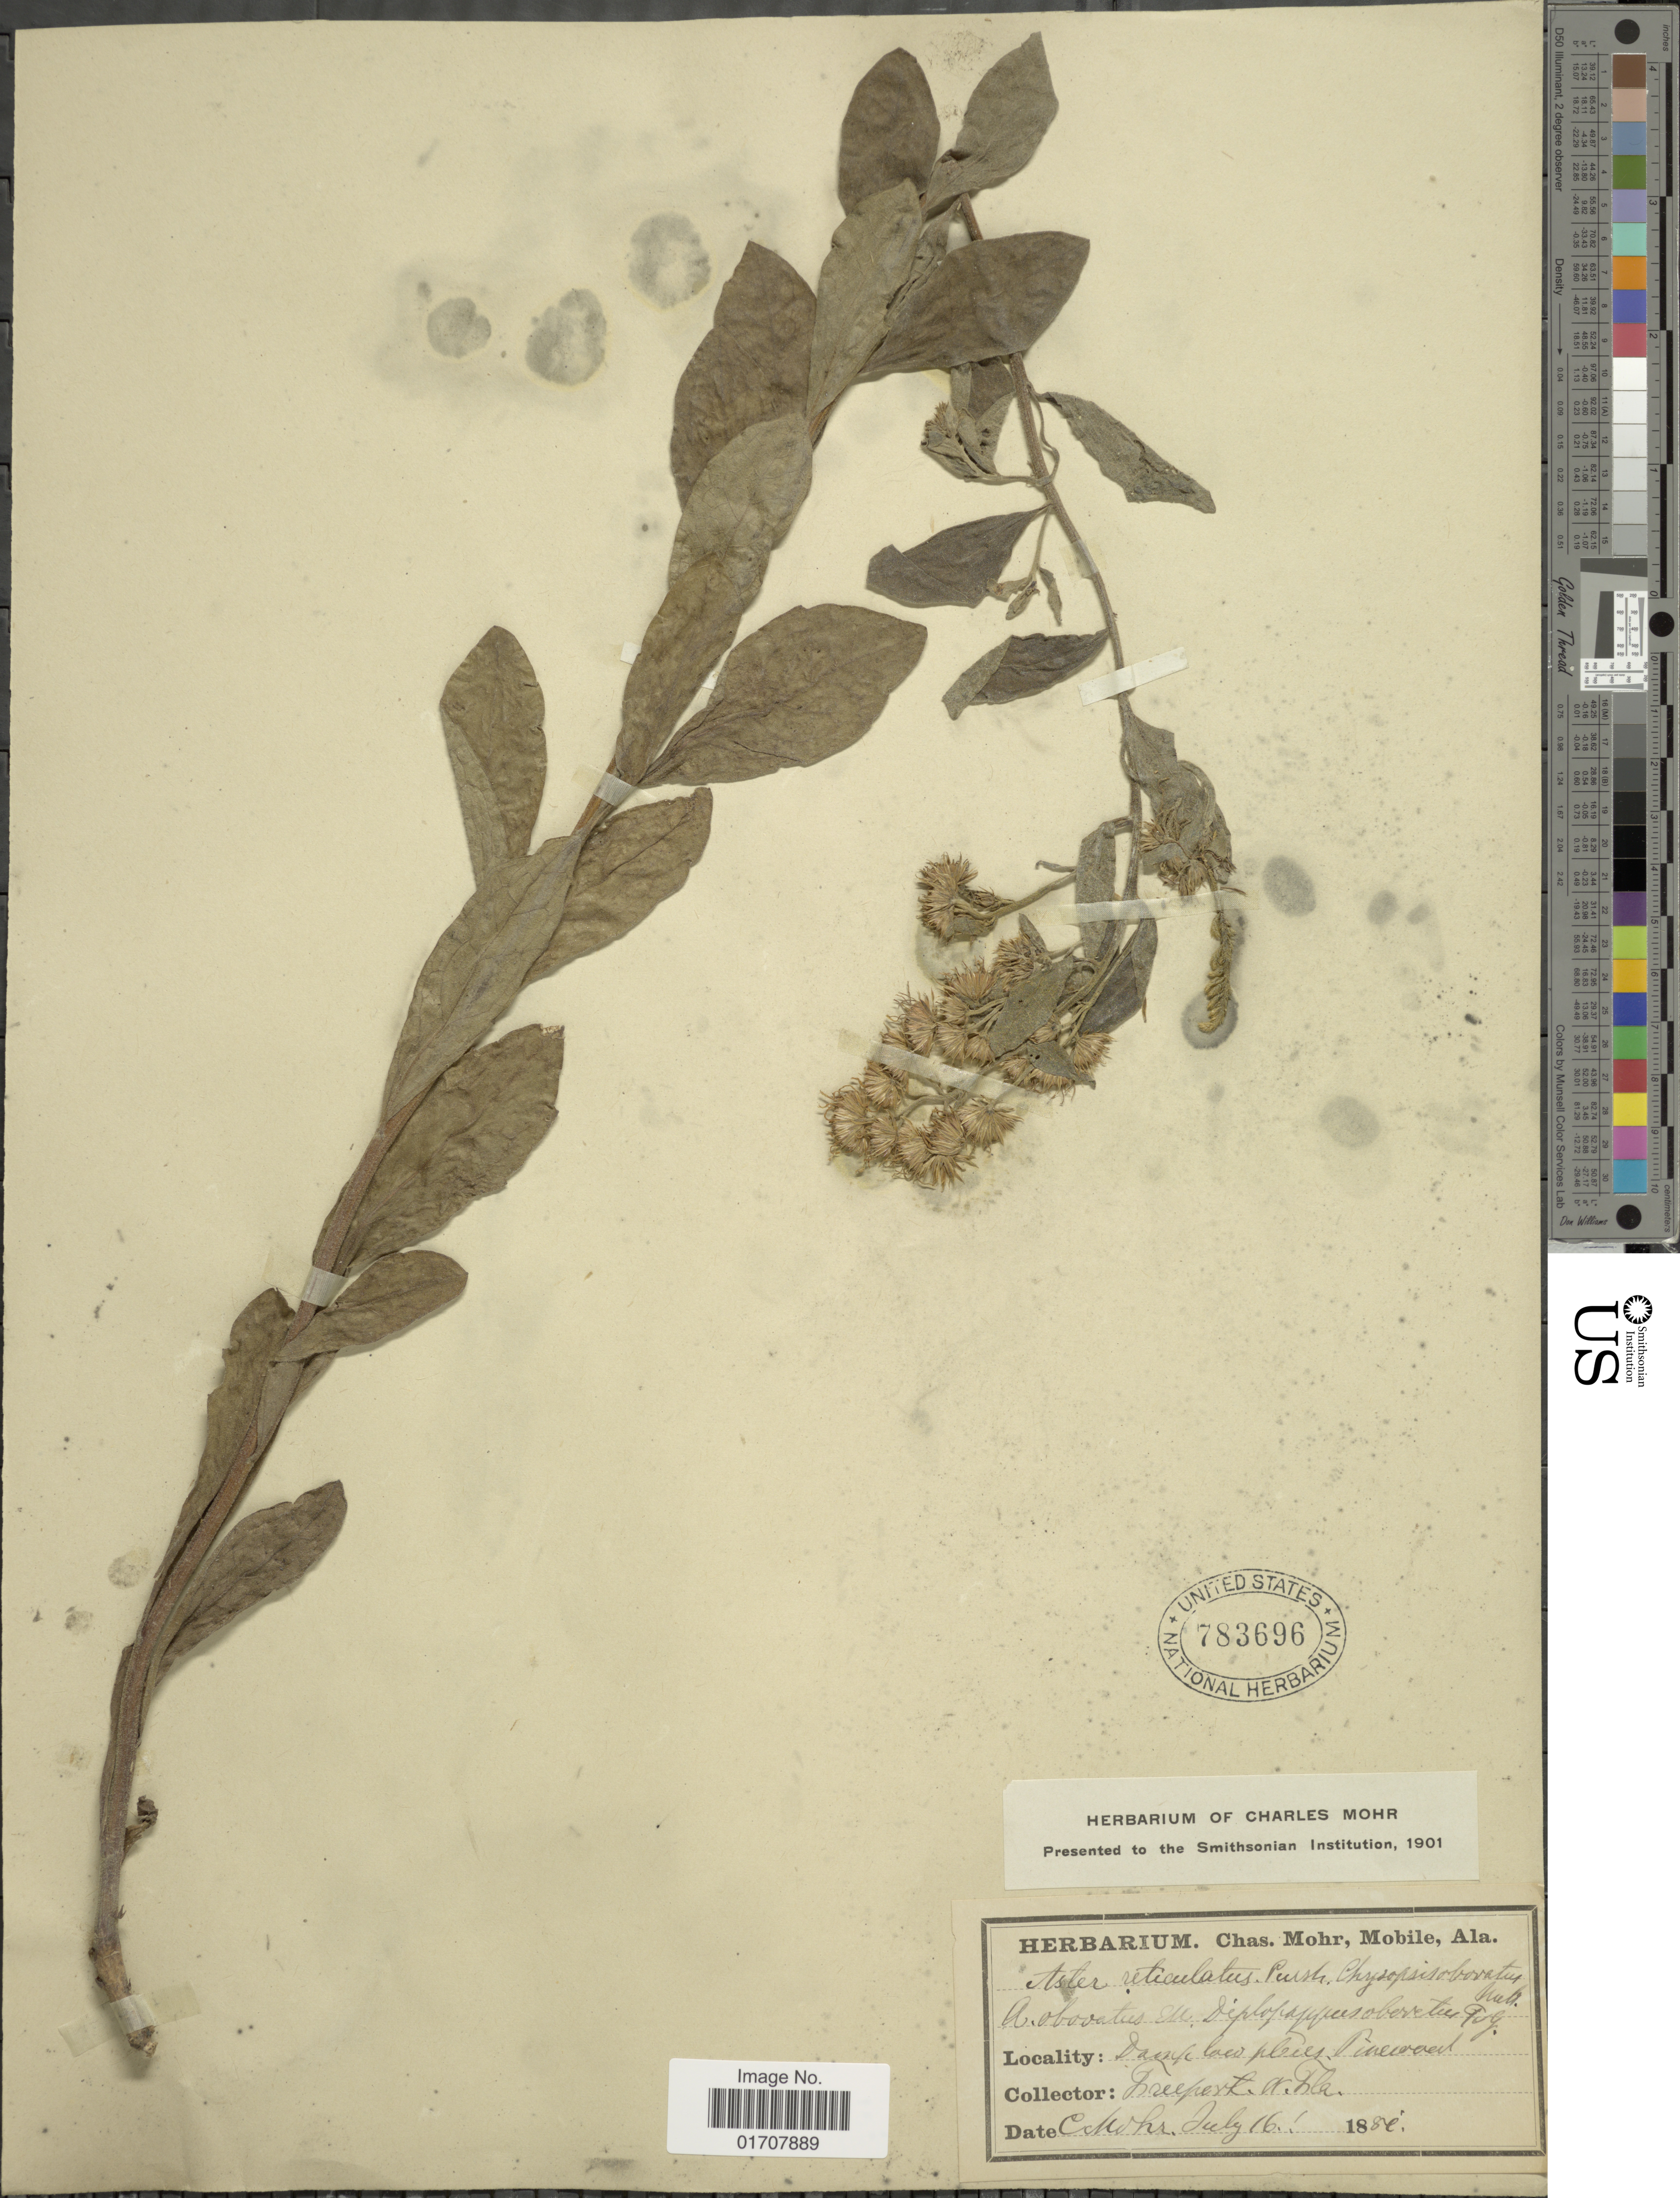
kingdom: Plantae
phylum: Tracheophyta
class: Magnoliopsida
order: Asterales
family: Asteraceae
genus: Oclemena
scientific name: Oclemena reticulata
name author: (Pursh) G.L. Nesom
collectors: C. T. Mohr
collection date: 1884-07-16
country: United States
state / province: Florida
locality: Freeport w. Fla.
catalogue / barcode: US 783696